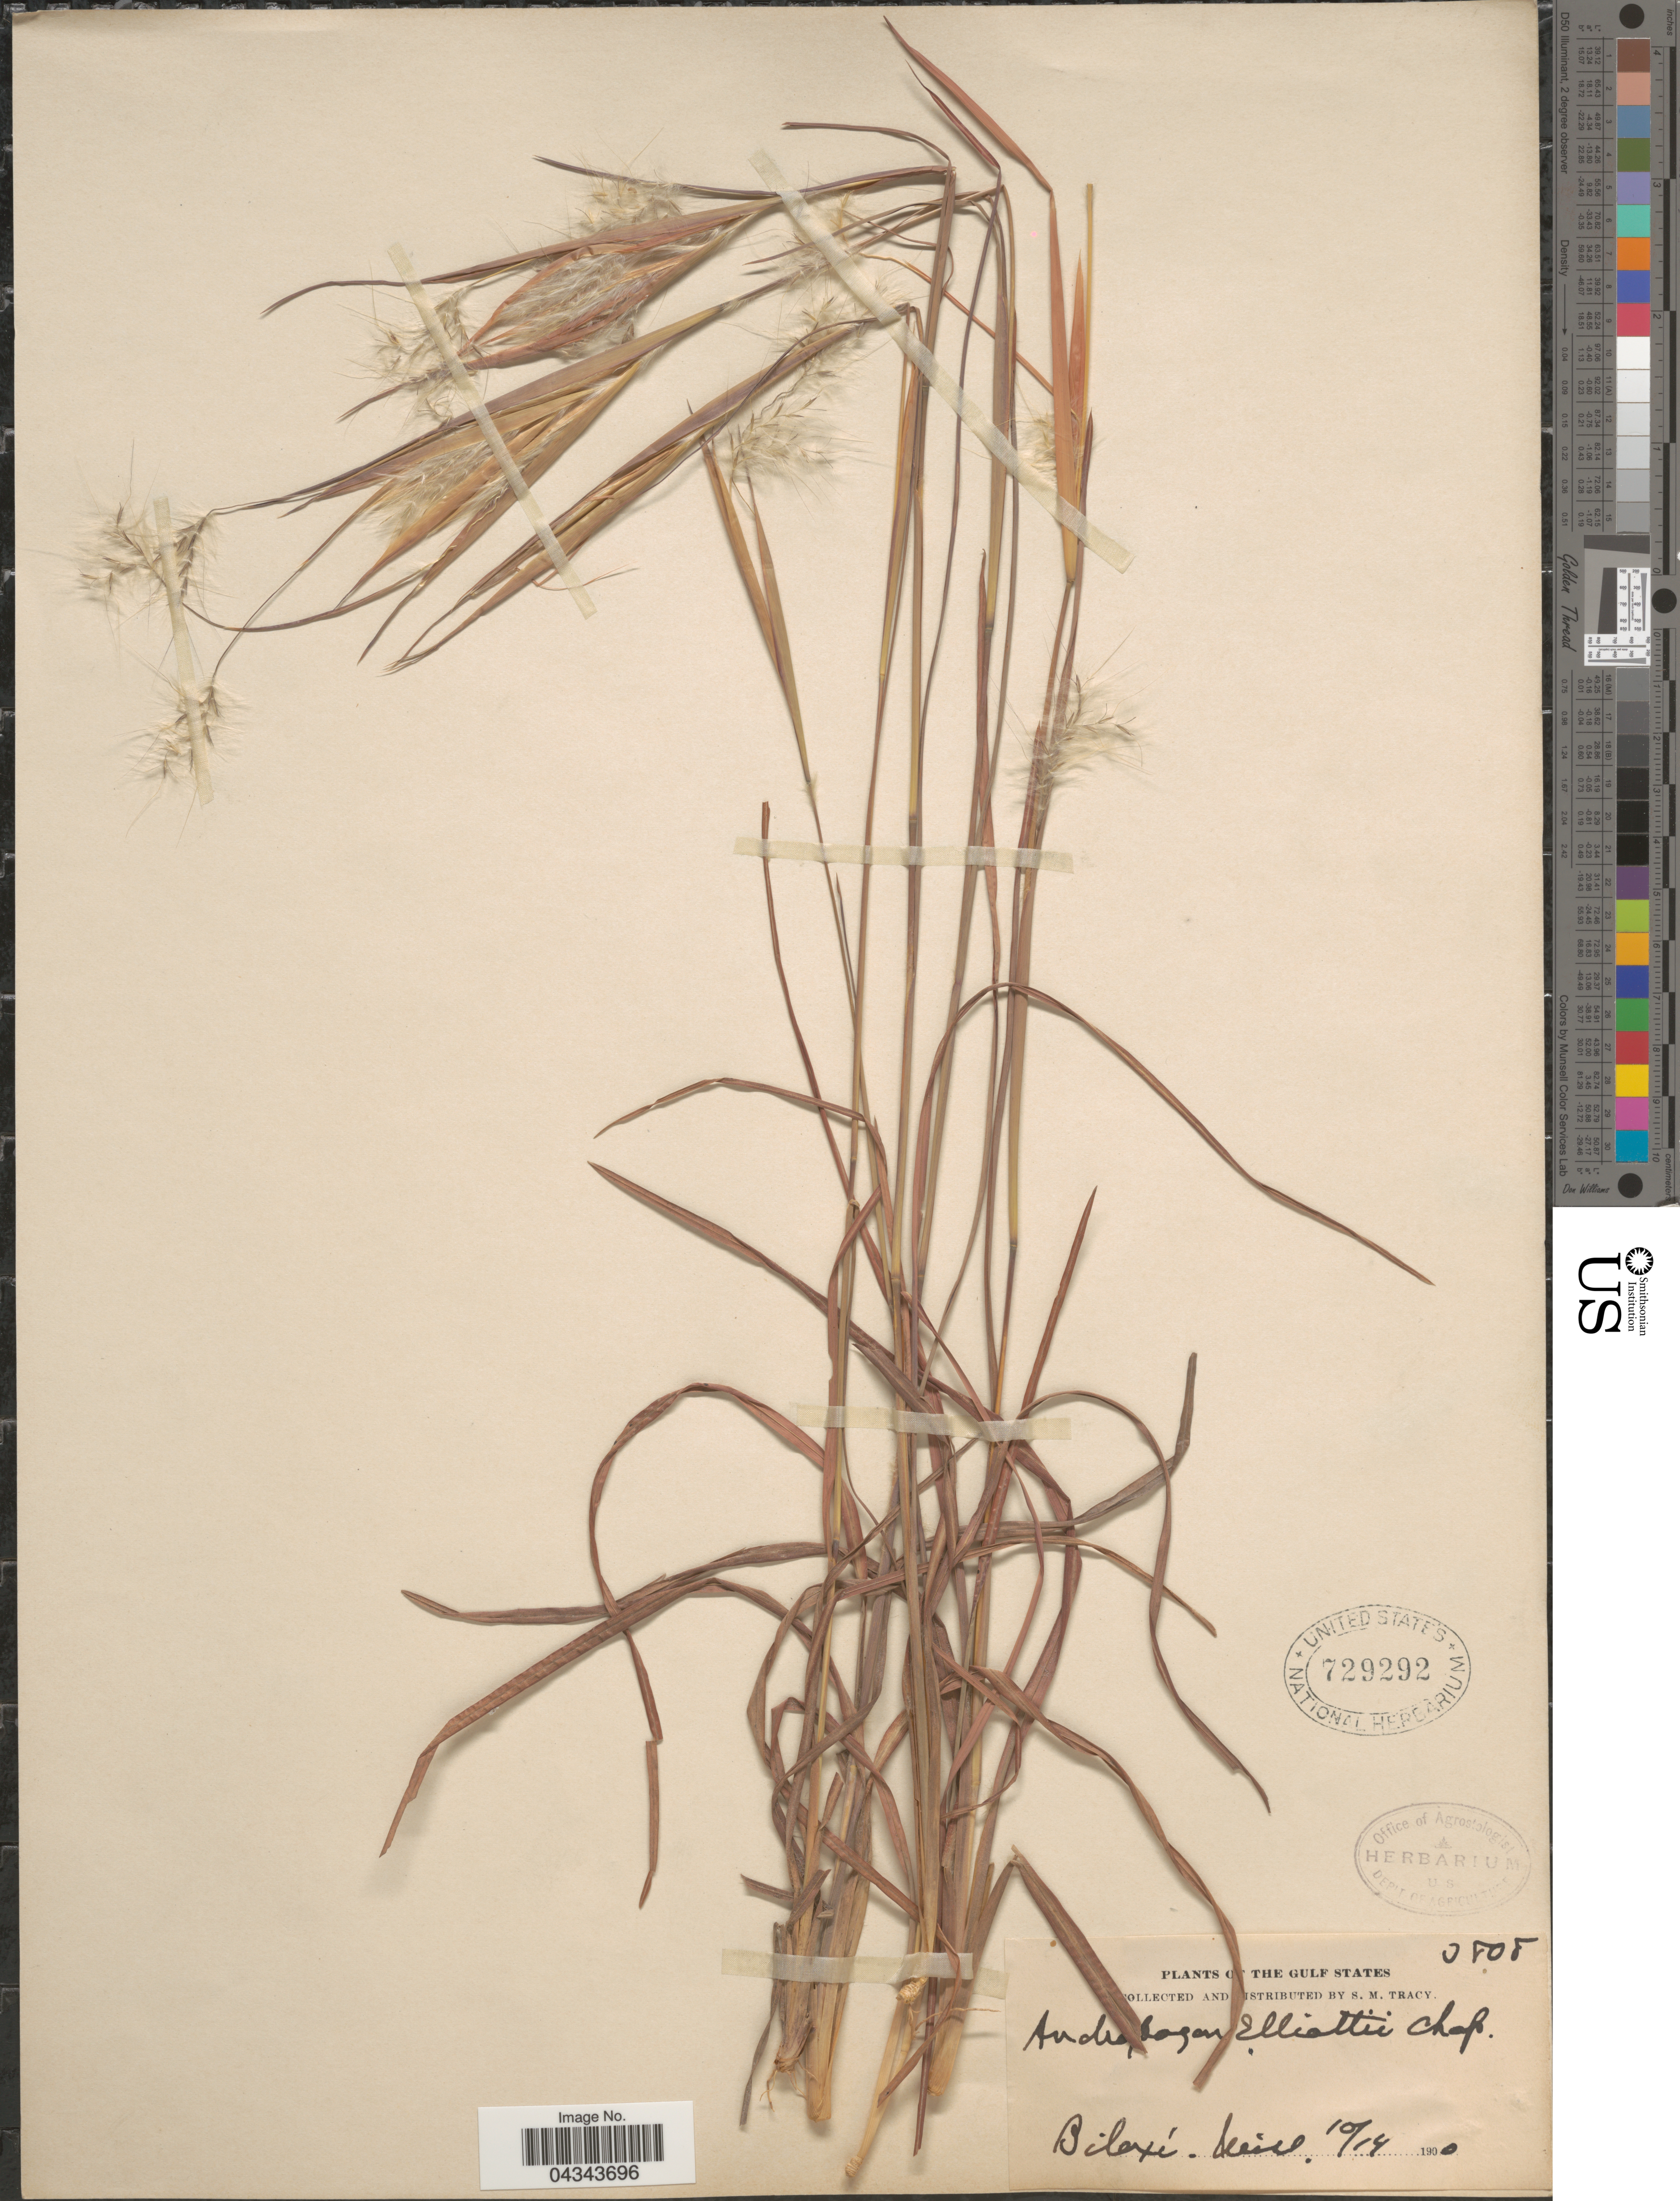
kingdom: Plantae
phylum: Tracheophyta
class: Liliopsida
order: Poales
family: Poaceae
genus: Andropogon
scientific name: Andropogon ternarius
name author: Michx.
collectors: S. M. Tracy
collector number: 3808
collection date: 1900-10-14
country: United States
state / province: Mississippi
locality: The Gulf States. Biloxi.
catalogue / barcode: US 729292